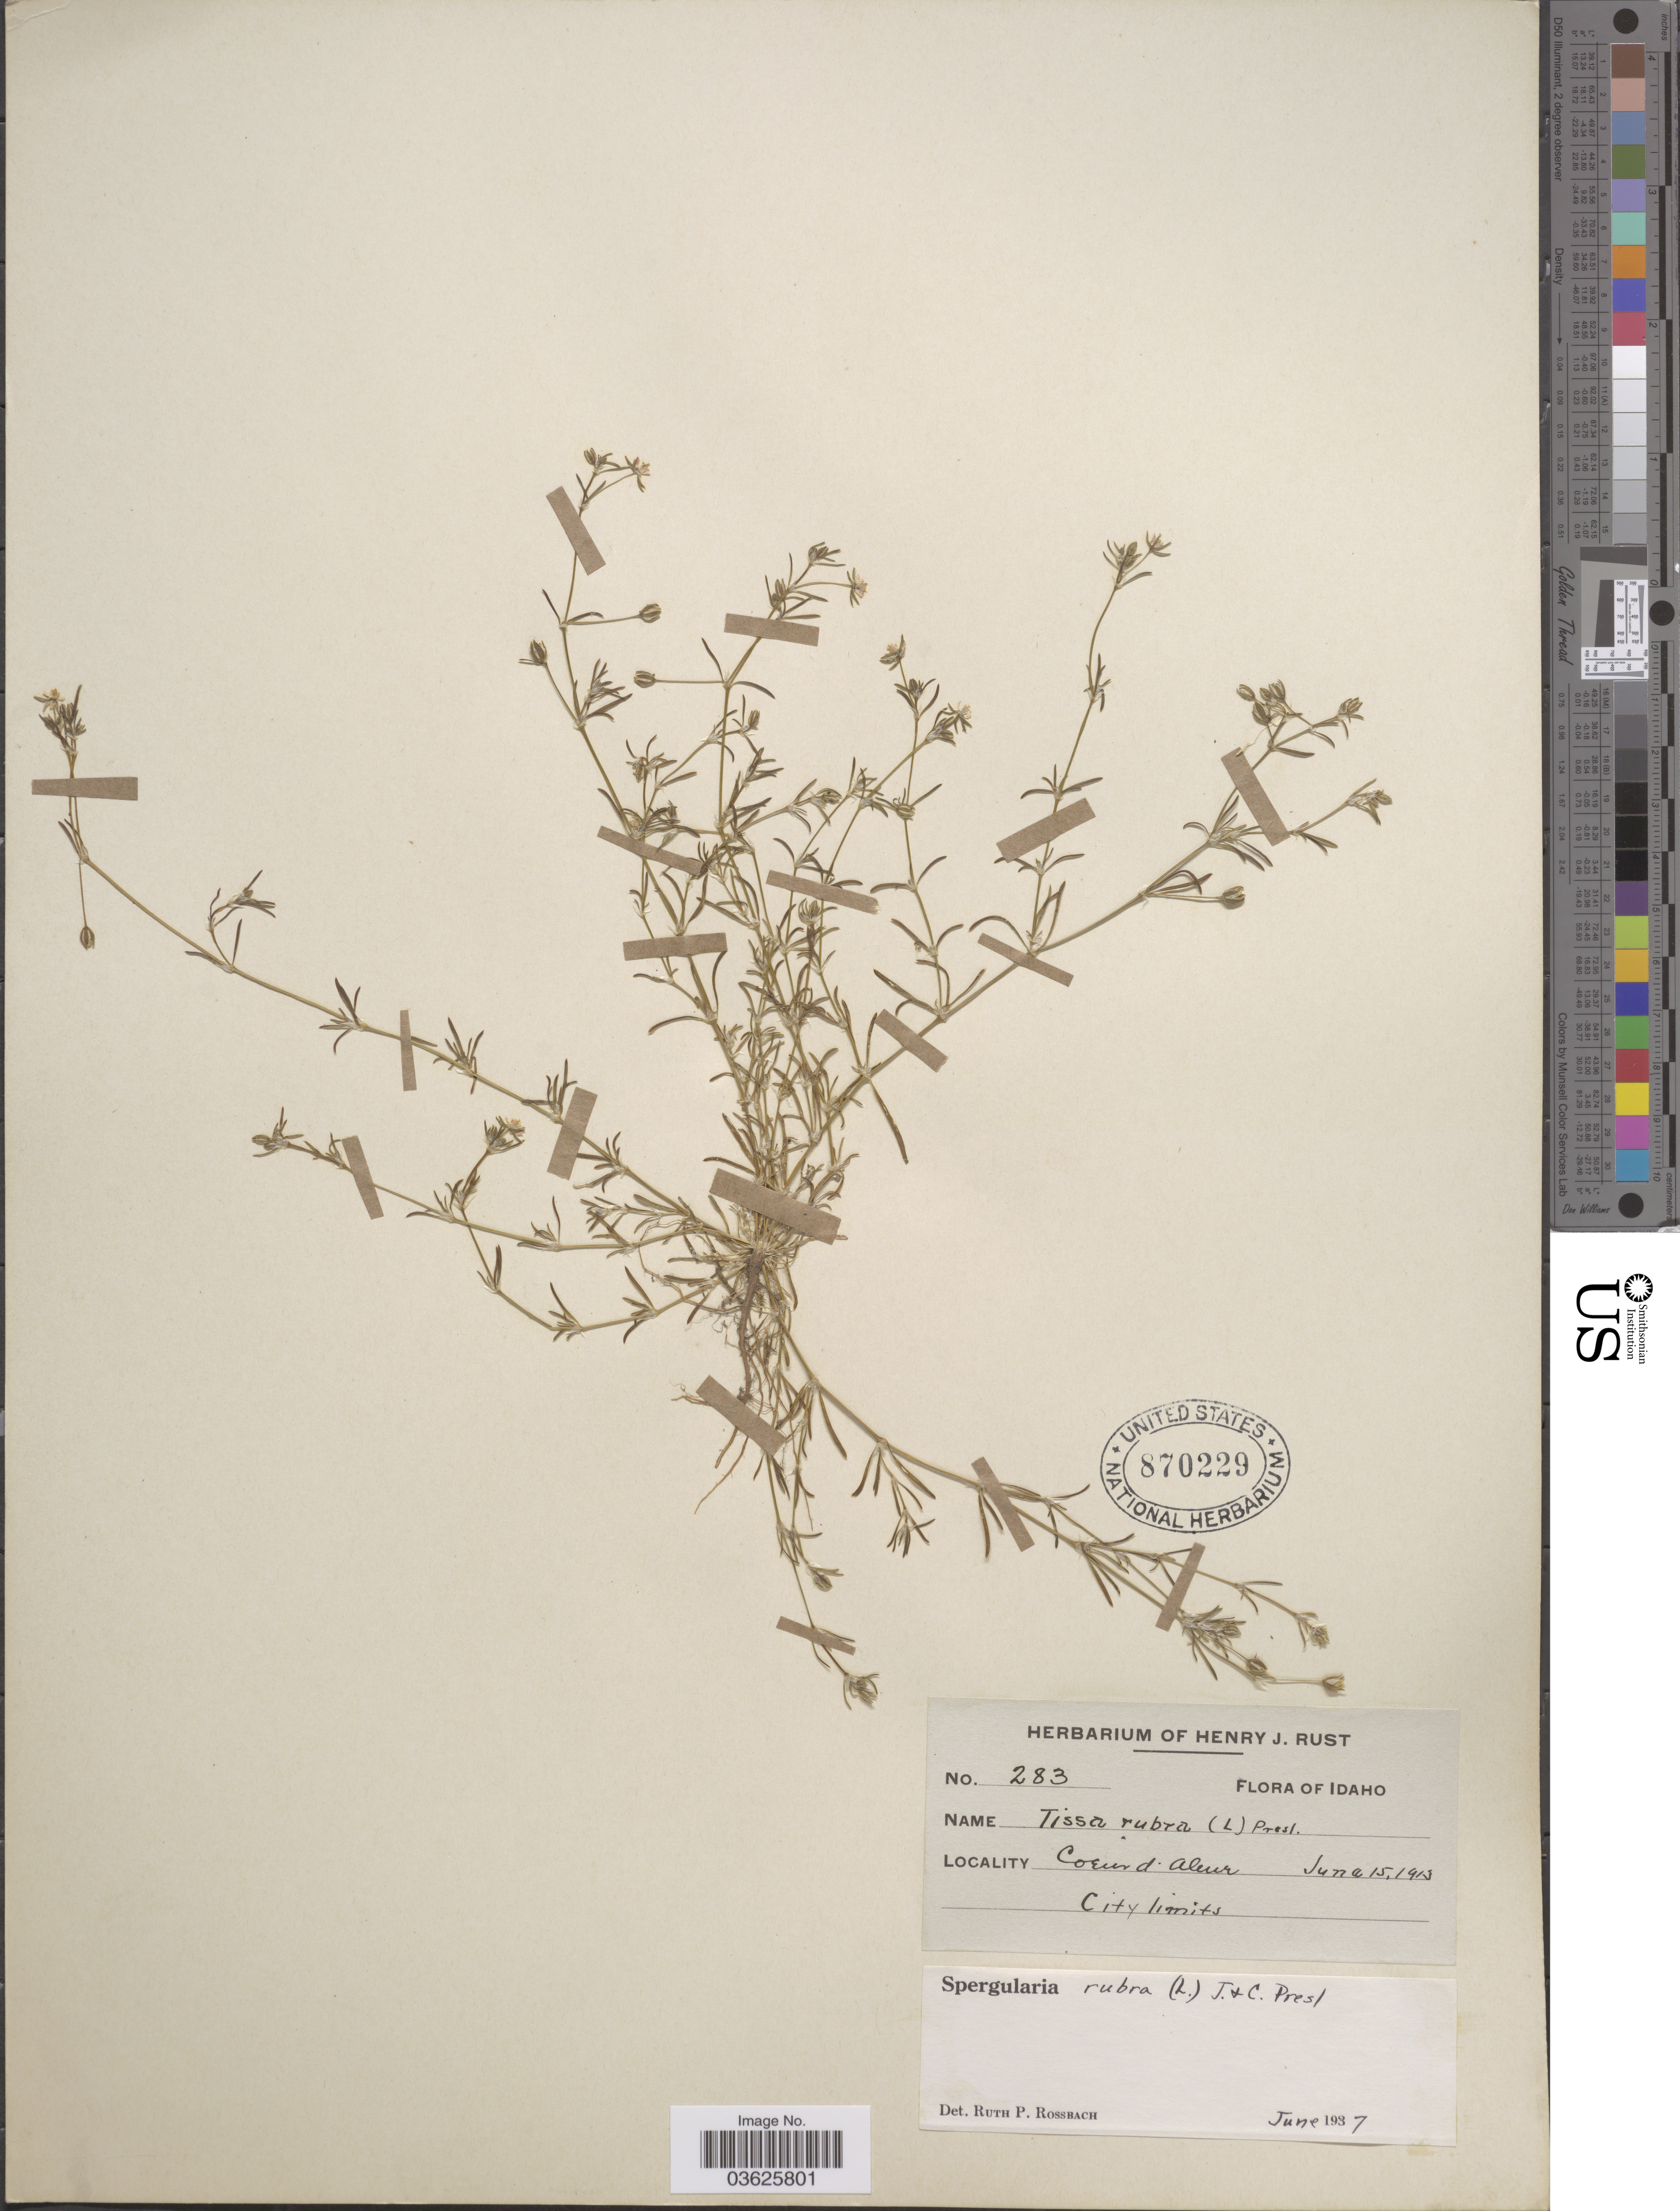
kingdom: Plantae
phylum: Tracheophyta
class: Magnoliopsida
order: Caryophyllales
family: Caryophyllaceae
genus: Spergularia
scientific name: Spergularia rubra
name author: (L.) J. Presl & C. Presl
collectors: ex herb. Henry J. Rust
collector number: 283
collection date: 1913-06-15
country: United States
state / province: Idaho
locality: Coeur d'Alene.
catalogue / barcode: US 870229